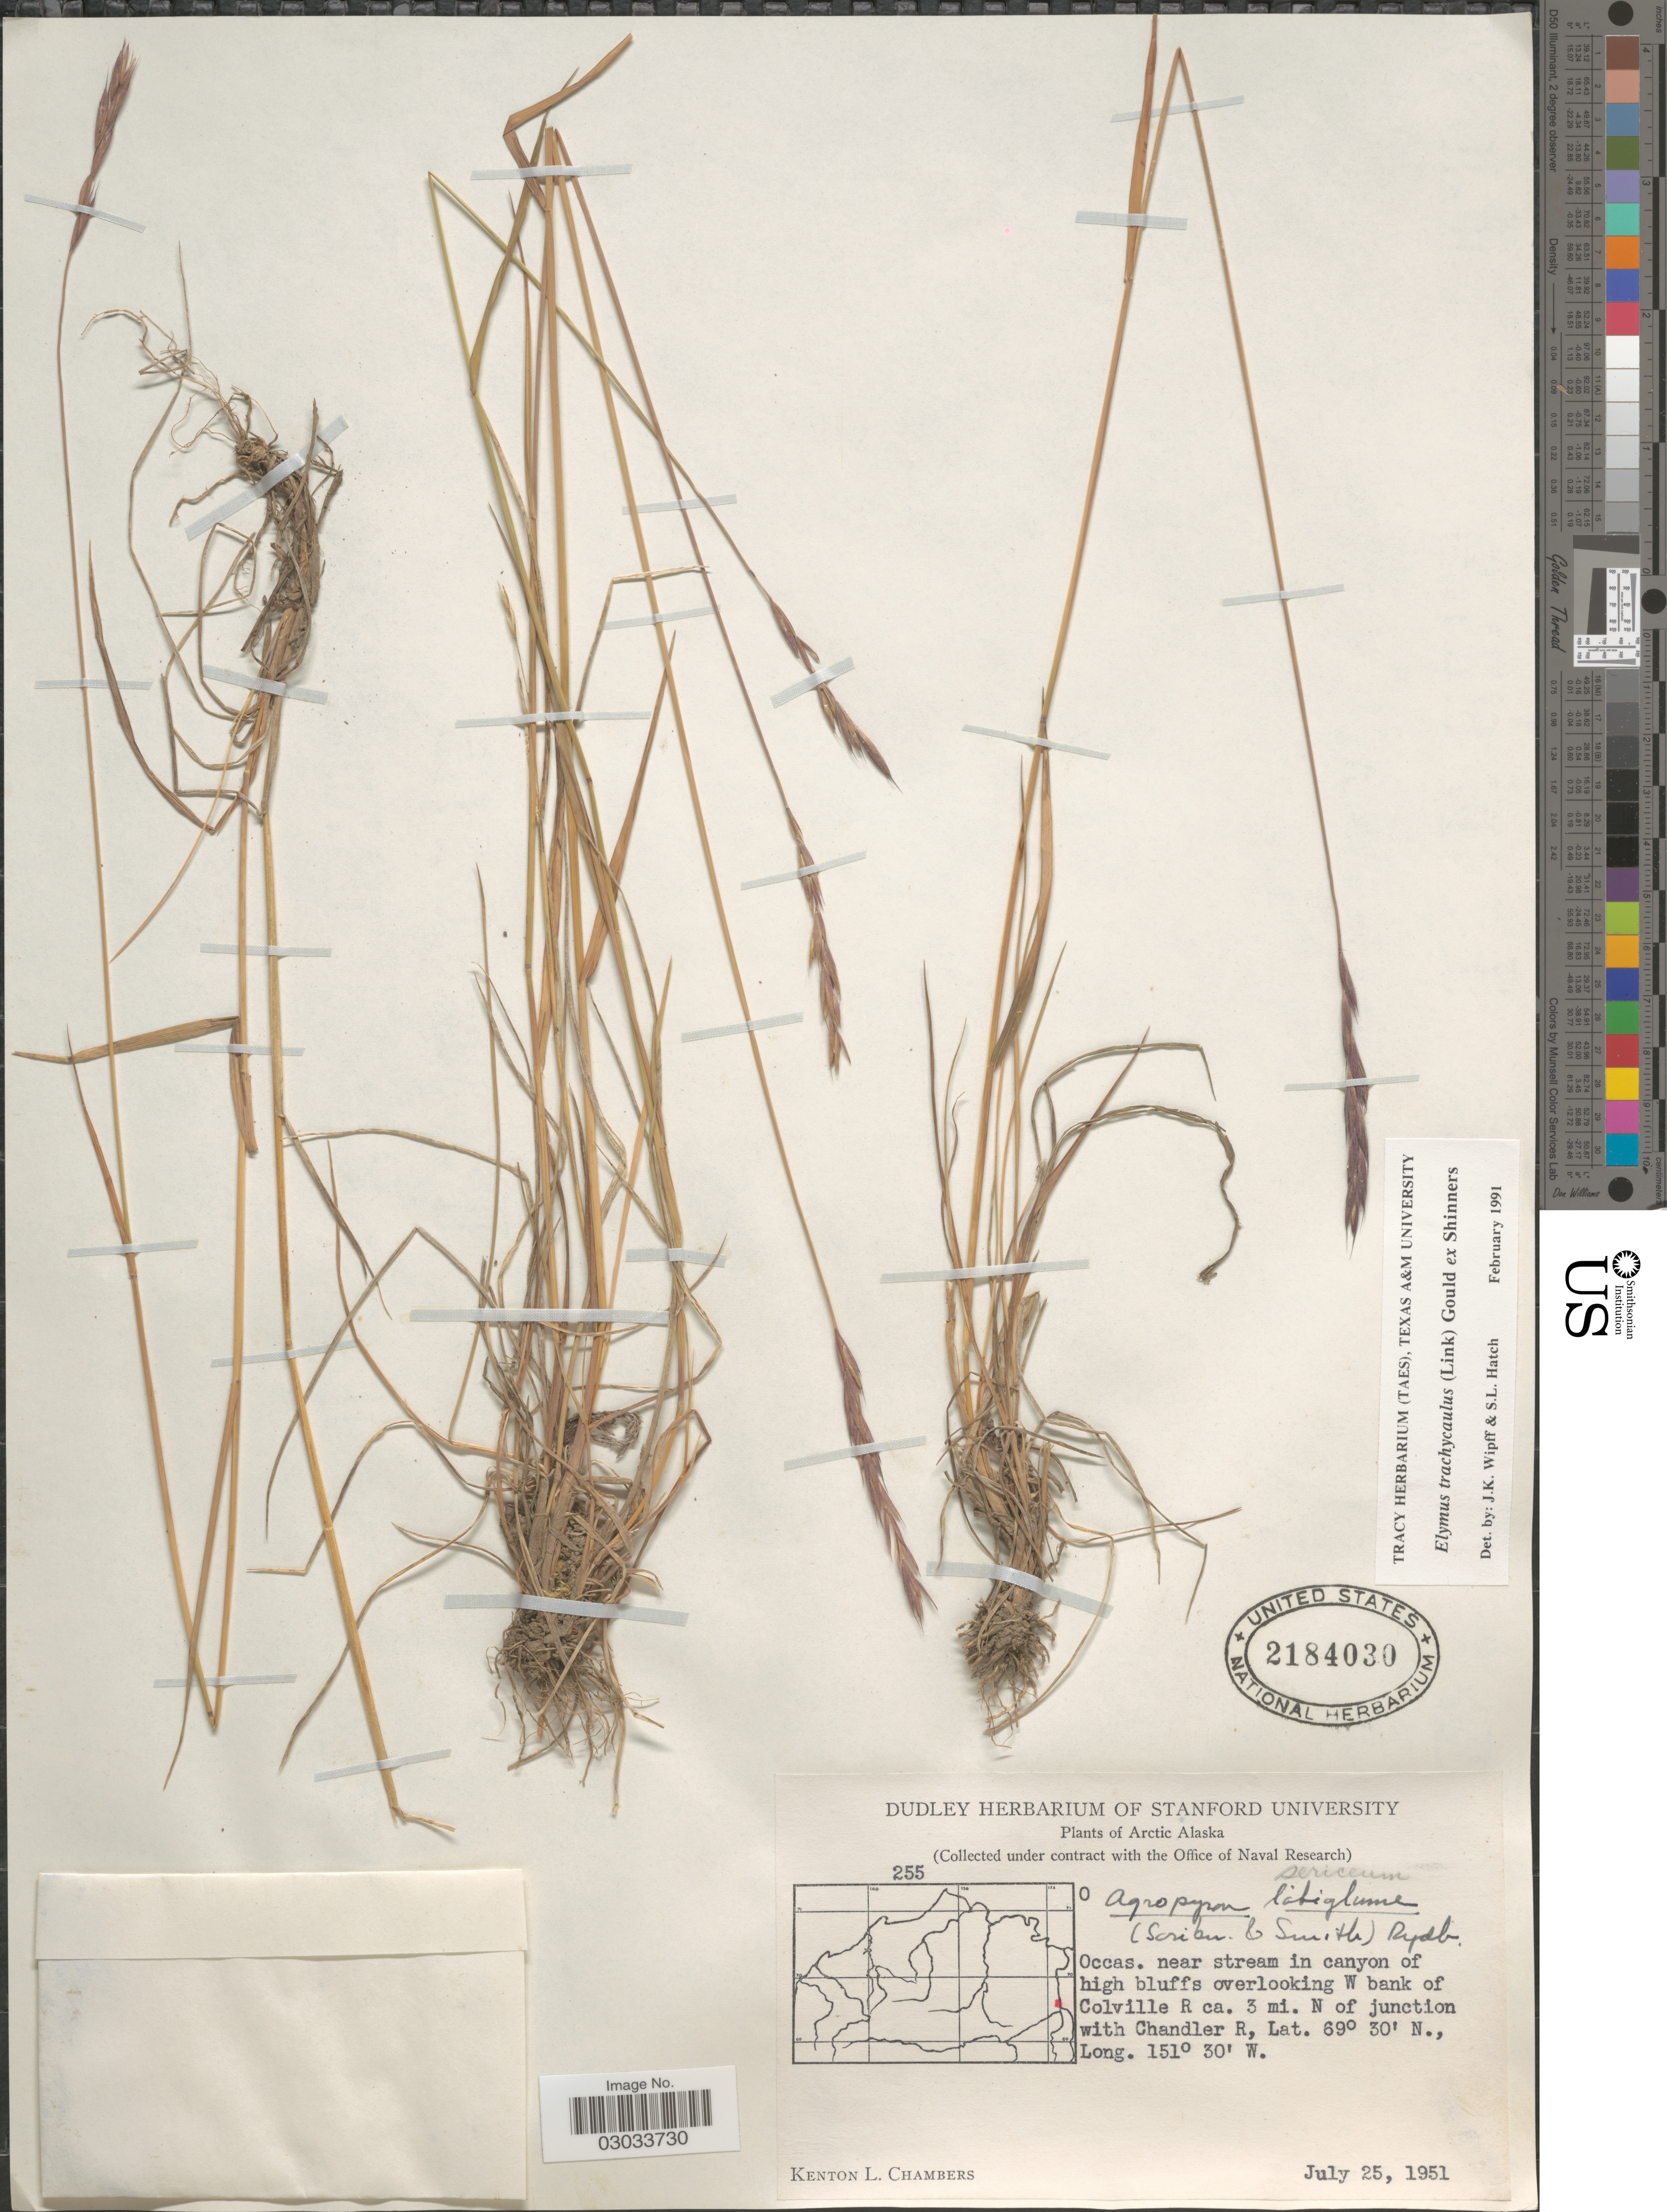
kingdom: Plantae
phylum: Tracheophyta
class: Liliopsida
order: Poales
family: Poaceae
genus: Elymus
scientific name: Elymus trachycaulus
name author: (Link) Gould ex Shinners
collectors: K. L. Chambers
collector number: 255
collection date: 1951-07-25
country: United States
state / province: Alaska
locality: Arctic Alaska. Occas. near stream in canyon of high bluffs overlooking W bank of Colville R ca. 3 mi. N of junction with Chandler R.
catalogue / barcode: US 2184030